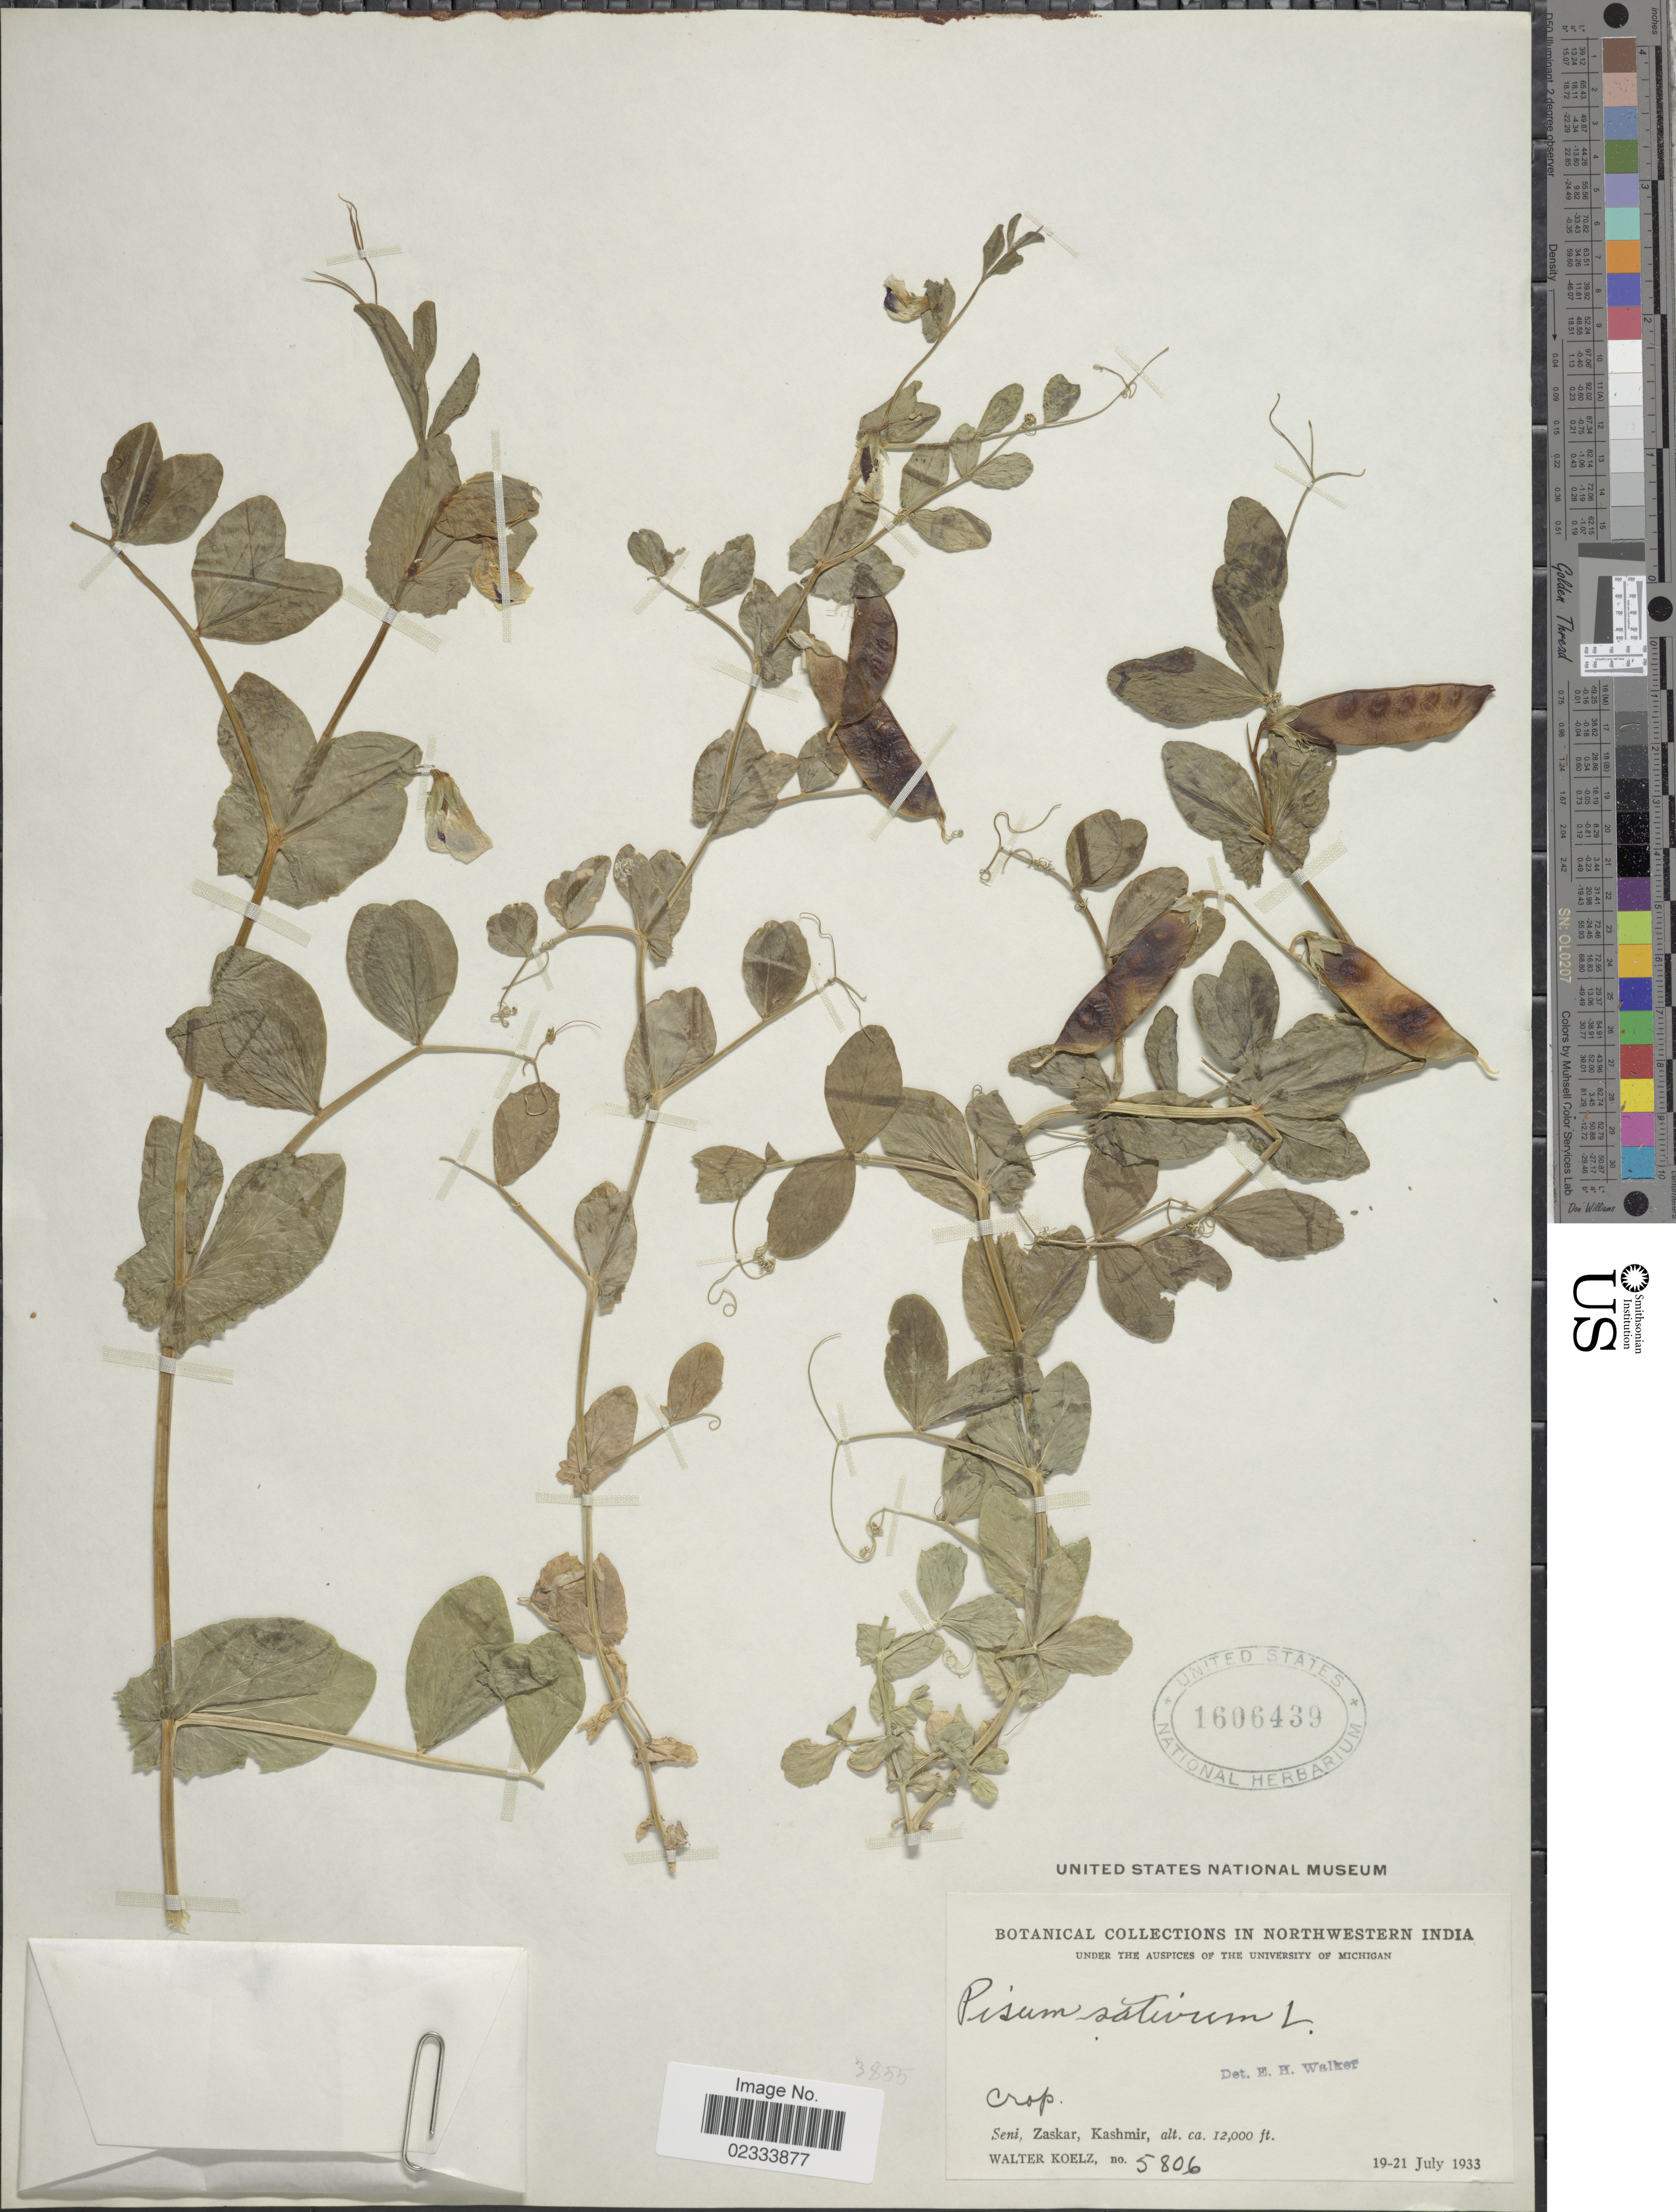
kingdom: Plantae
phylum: Tracheophyta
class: Magnoliopsida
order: Fabales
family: Fabaceae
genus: Pisum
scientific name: Pisum sativum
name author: L.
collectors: W. N. Koelz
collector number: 5806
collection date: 1933-07-19/1933-07-21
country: India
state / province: Jammu and Kashmir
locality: Northwestern India, Seni, Zaskar, Kashmir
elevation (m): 3658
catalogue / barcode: US 1606439